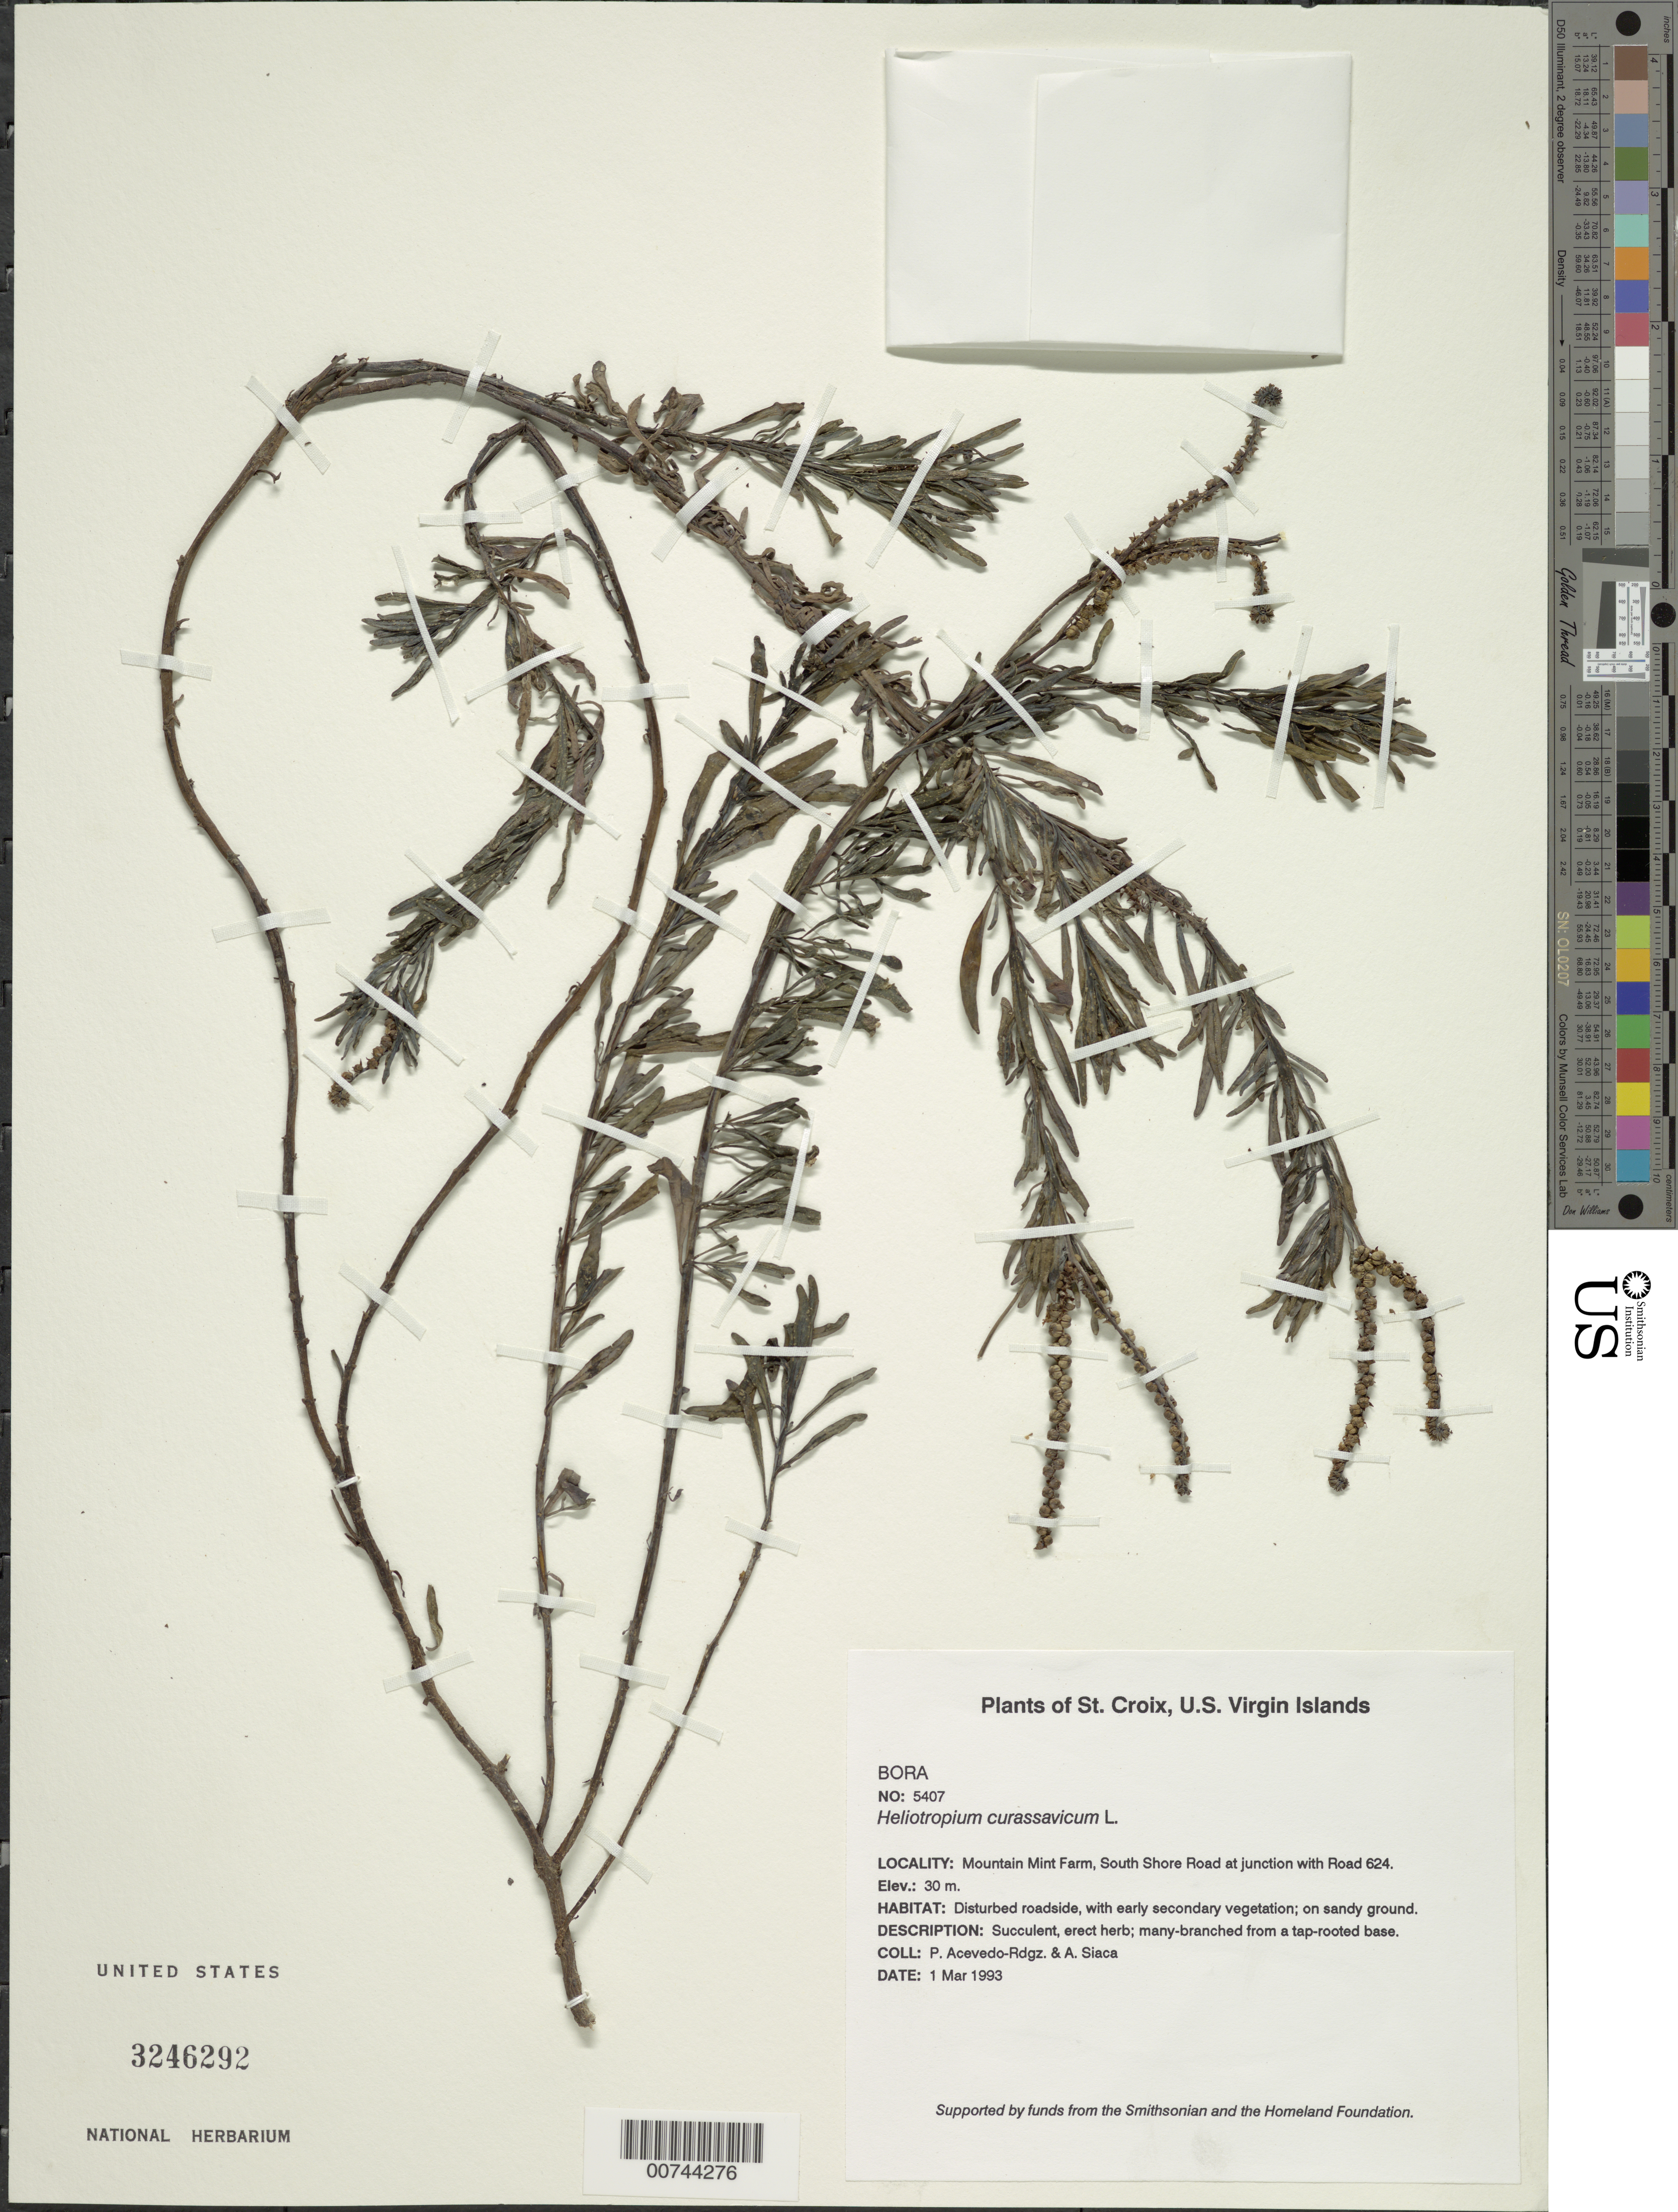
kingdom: Plantae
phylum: Tracheophyta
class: Magnoliopsida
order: Boraginales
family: Heliotropiaceae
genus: Heliotropium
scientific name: Heliotropium curassavicum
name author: L.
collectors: P. Acevedo-Rodr. & A. Siaca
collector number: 5407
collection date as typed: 01 Mar 1993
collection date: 1993-03-01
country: U.S. Virgin Islands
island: St. Croix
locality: Mountain Mint Farm, South Shore Road at junction with Road 624.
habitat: Disturbed roadside, with early secondary vegetation; on sandy ground.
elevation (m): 30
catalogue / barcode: US 3246292